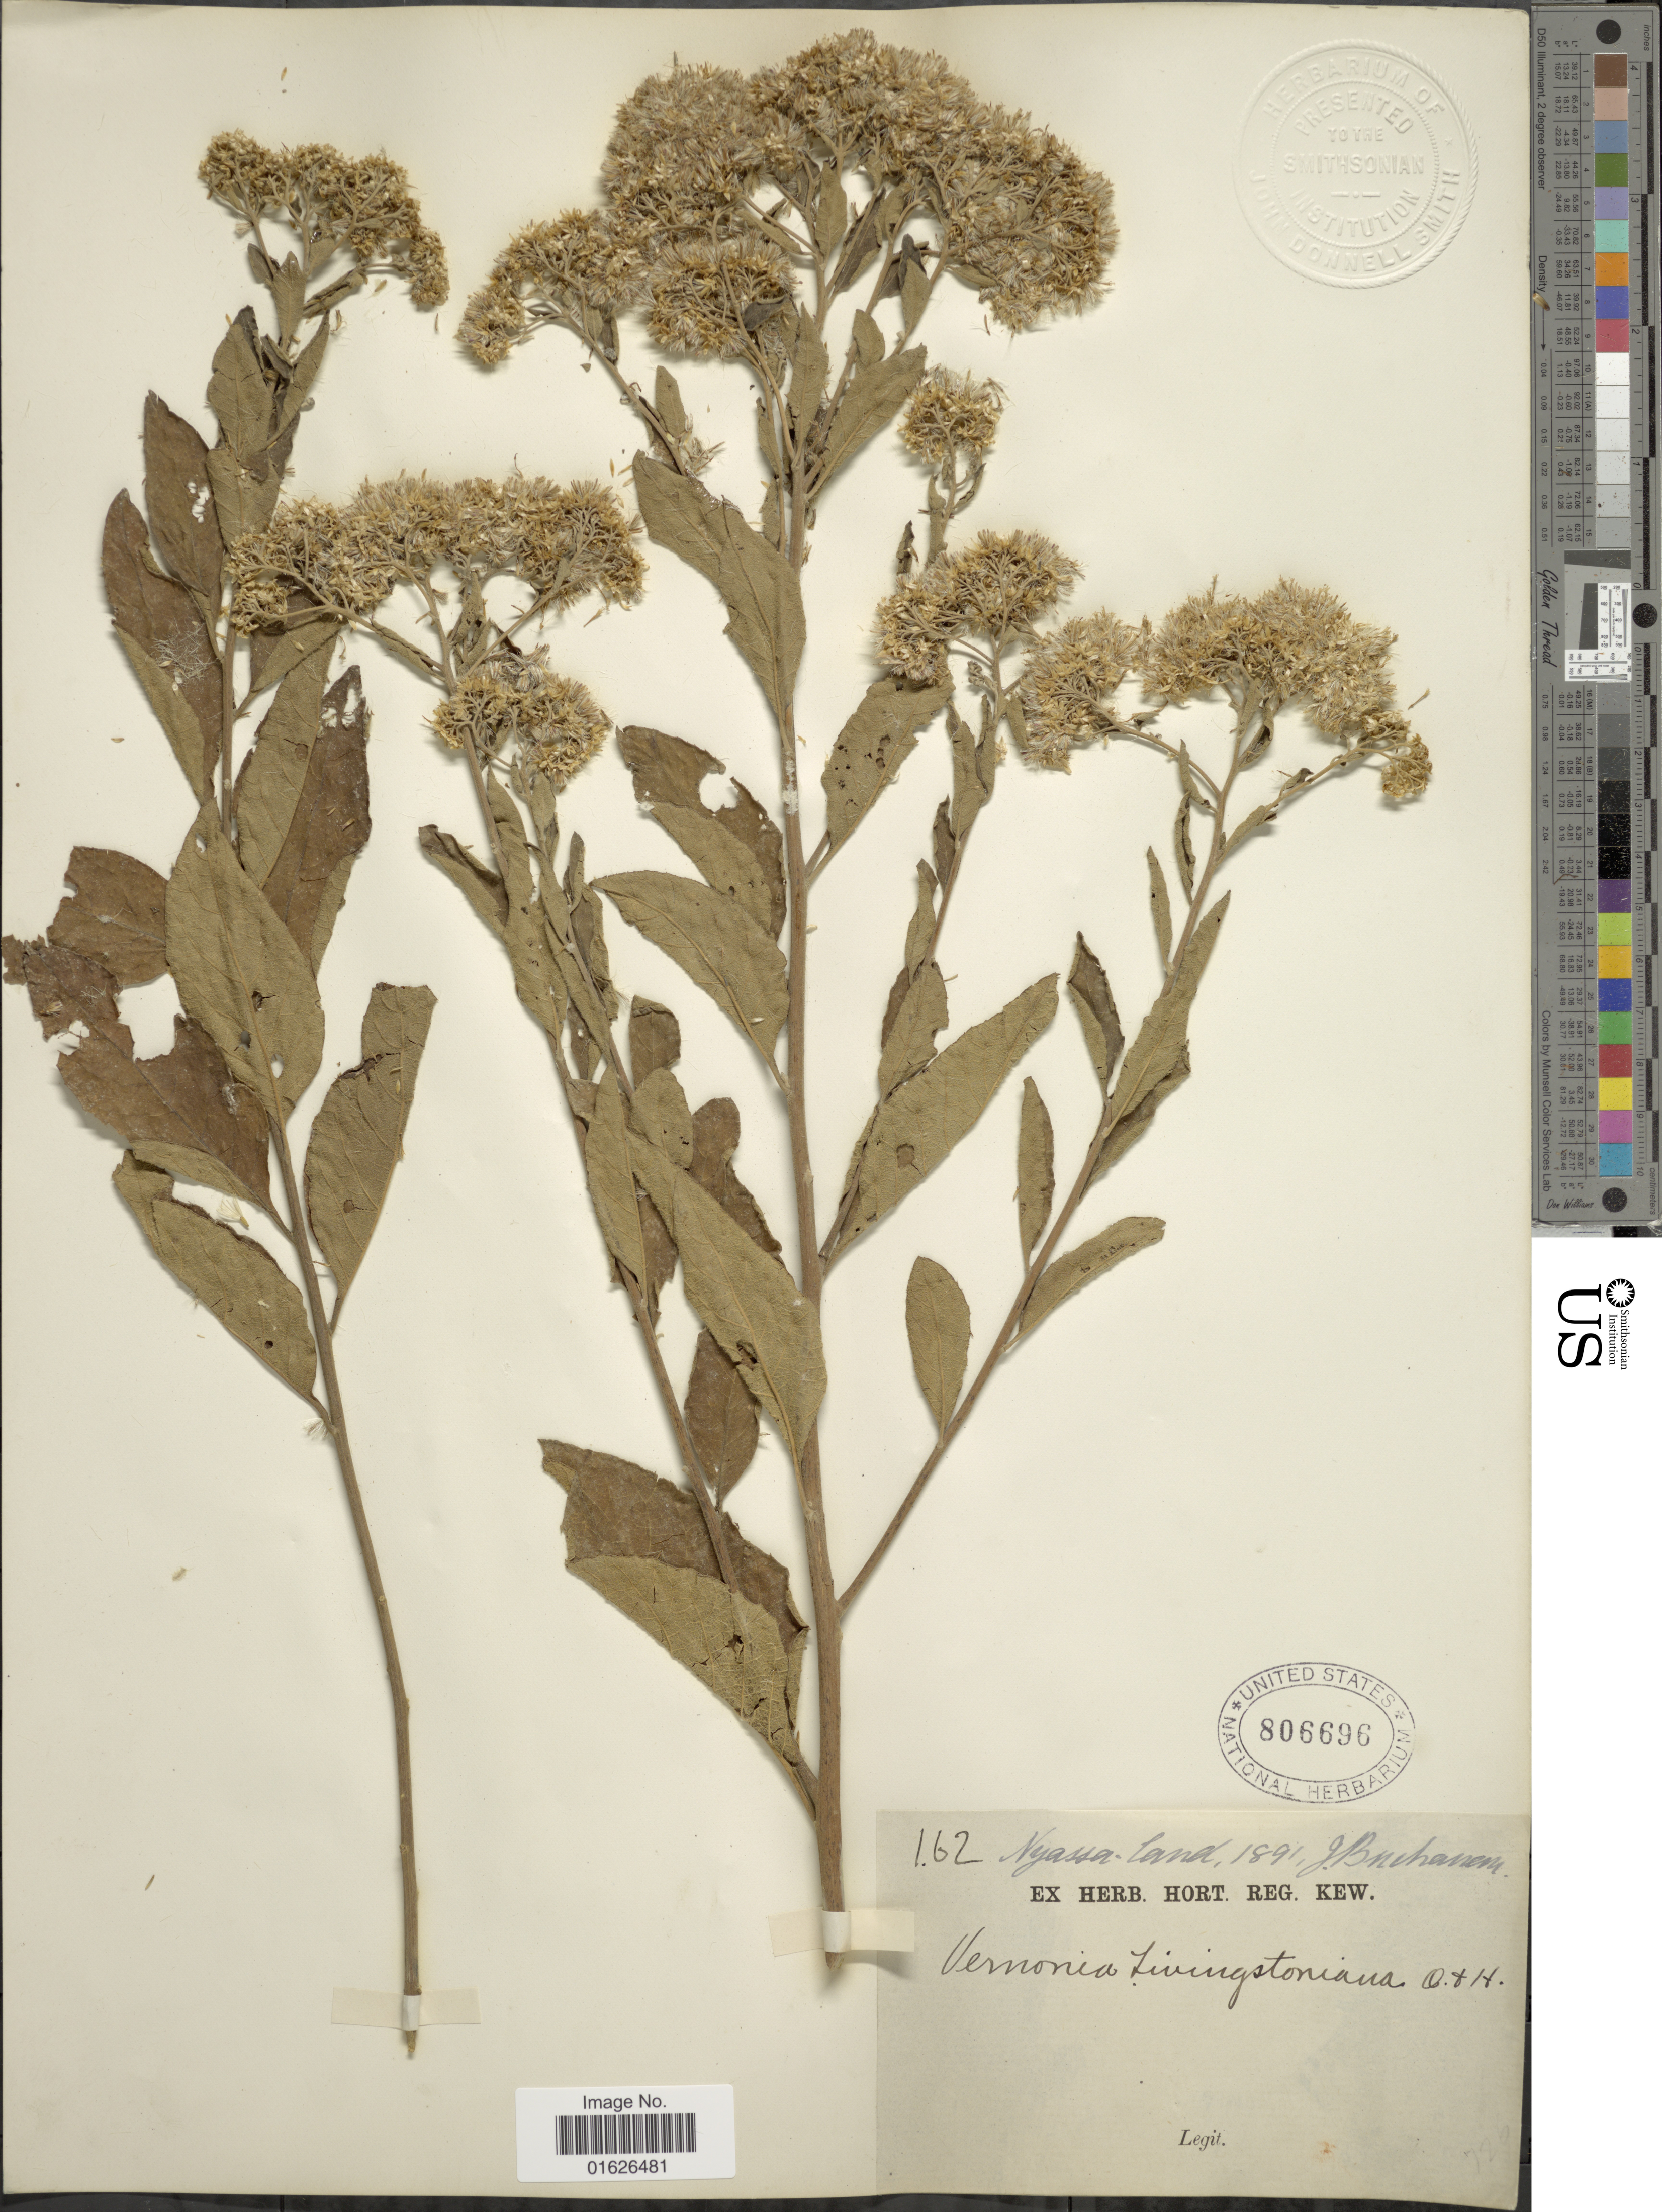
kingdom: Plantae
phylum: Tracheophyta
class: Magnoliopsida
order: Asterales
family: Asteraceae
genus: Gymnanthemum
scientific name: Gymnanthemum thomsonianum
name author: (Oliv. & Hiern in Oliv.) H. Rob.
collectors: J. Buchanan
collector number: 162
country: Malawi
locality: Nyasaland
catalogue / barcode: US 806696